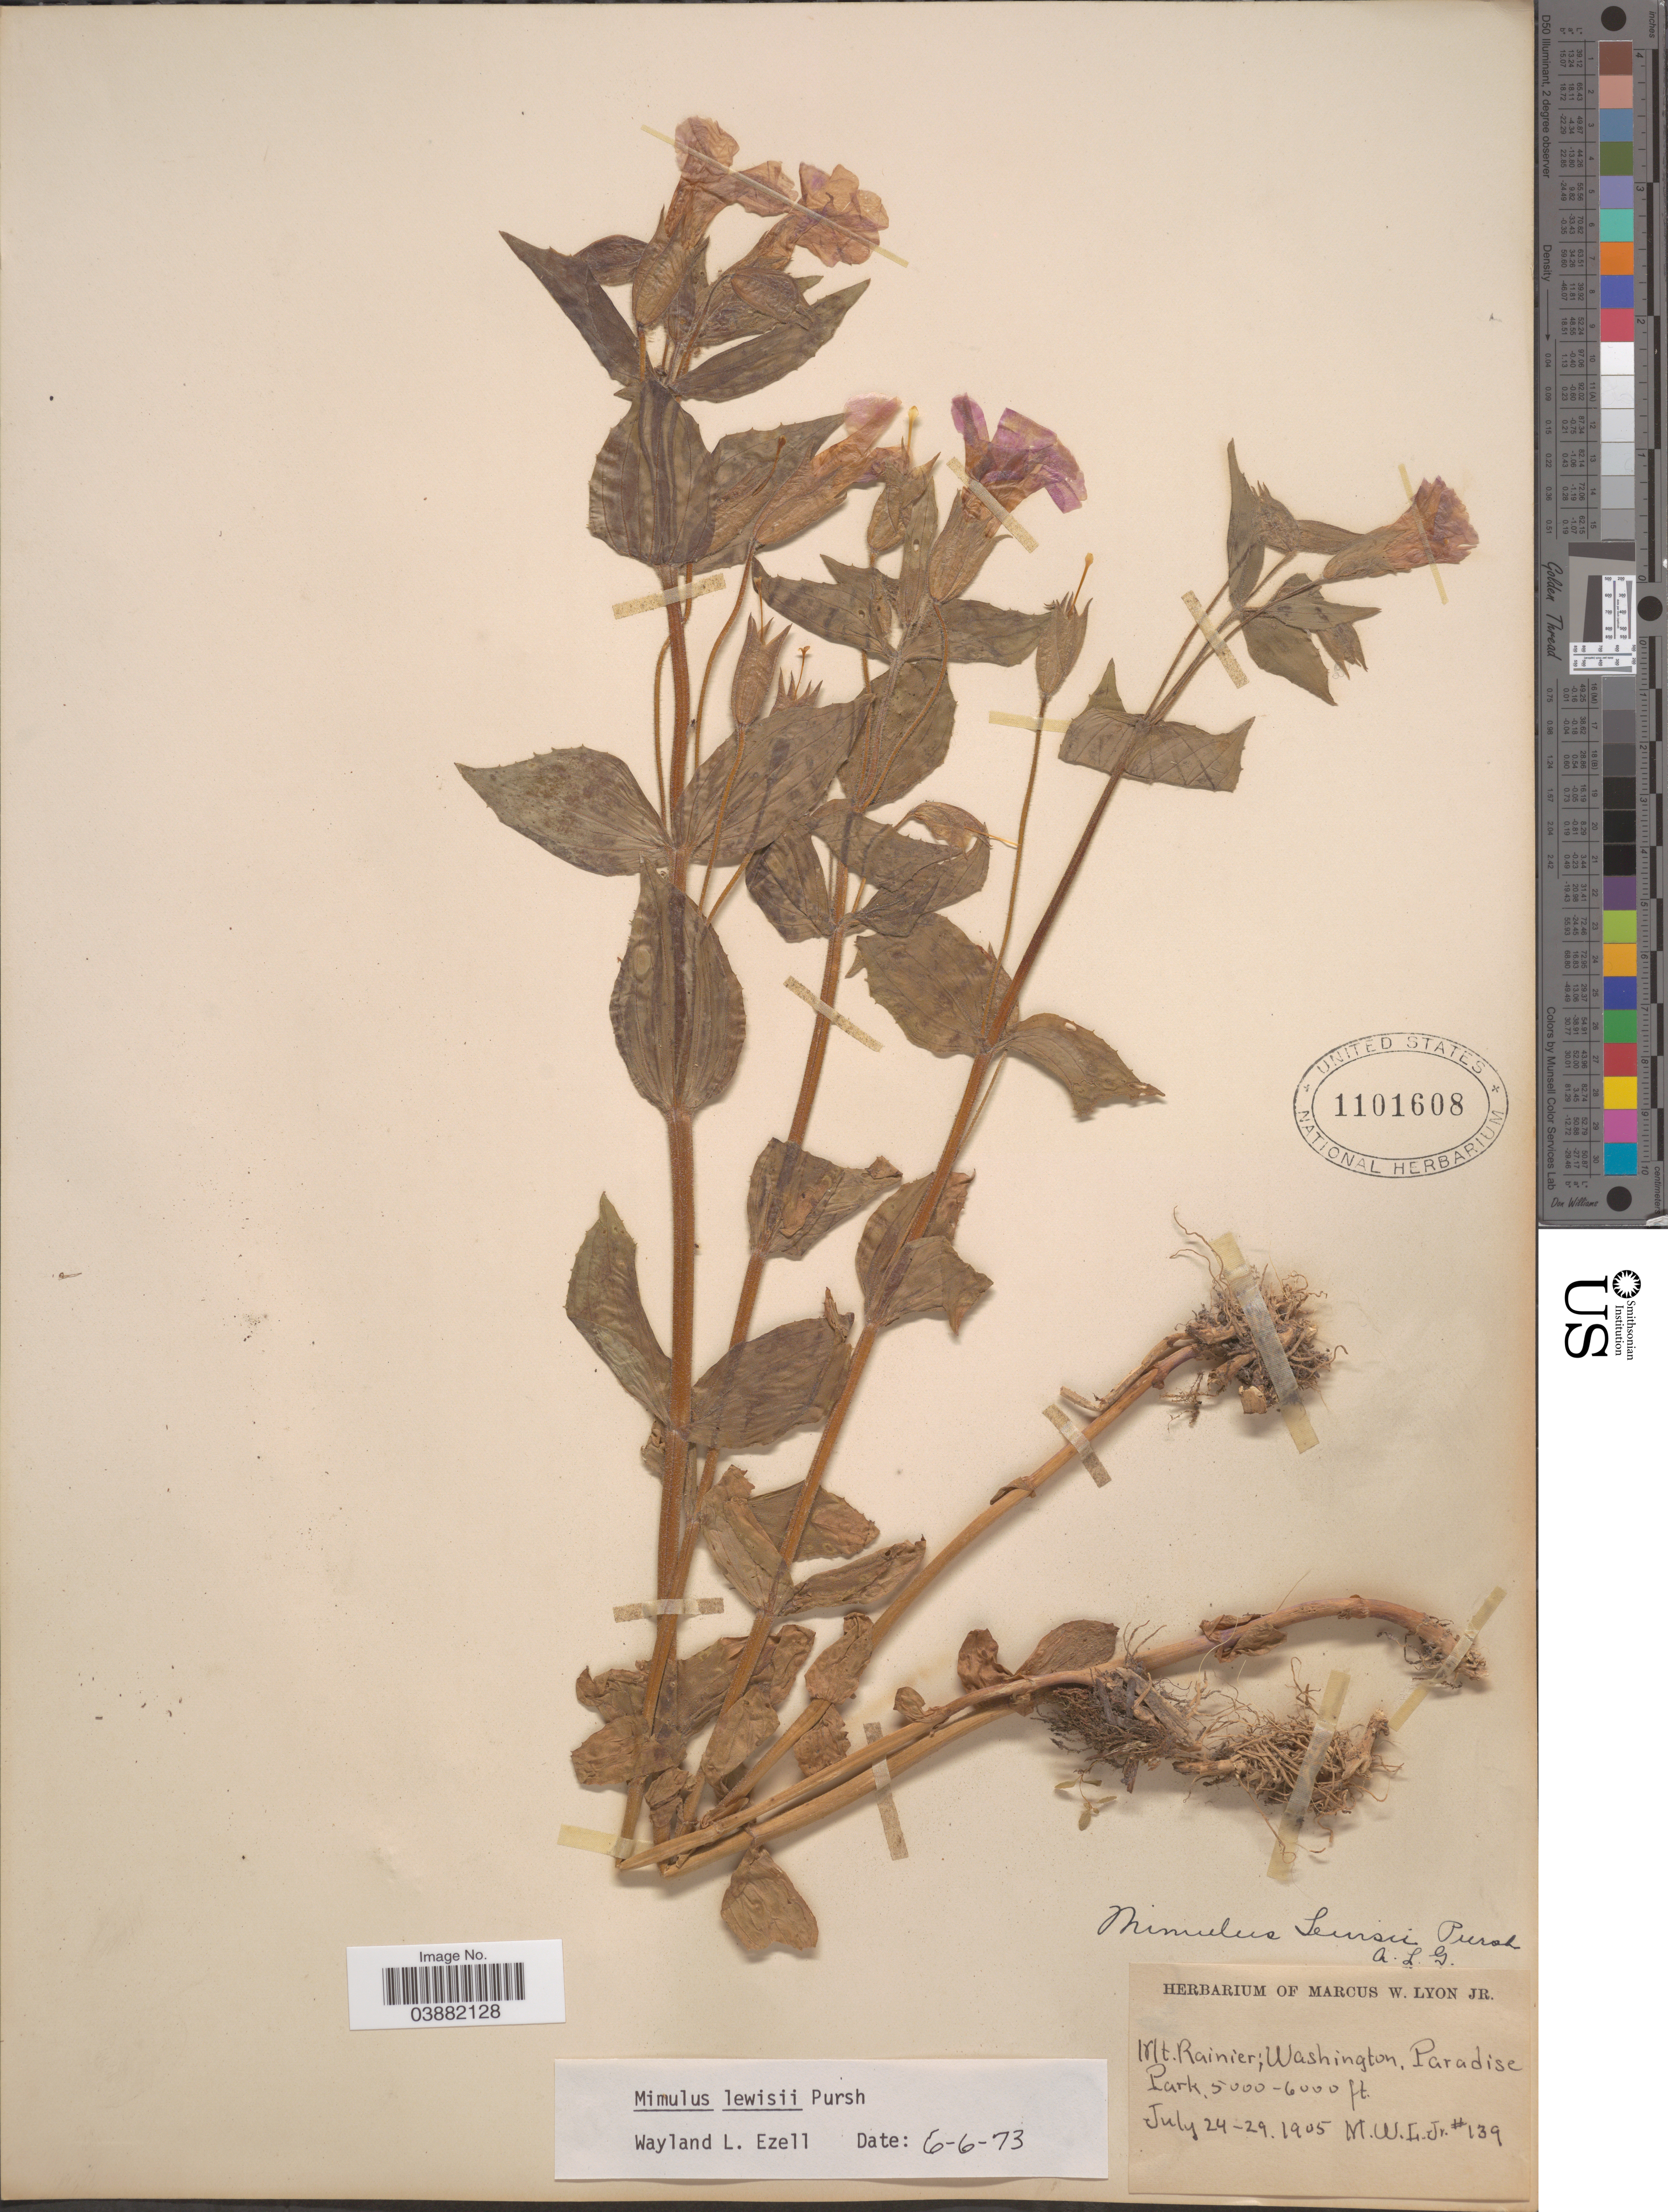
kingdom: Plantae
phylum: Tracheophyta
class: Magnoliopsida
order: Lamiales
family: Phrymaceae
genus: Mimulus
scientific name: Mimulus lewisii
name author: Pursh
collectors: M. Lyon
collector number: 139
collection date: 1905-07-24/1905-07-29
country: United States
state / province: Washington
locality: Mt. Rainier, Paradise Park.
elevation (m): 1524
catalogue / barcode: US 1101608